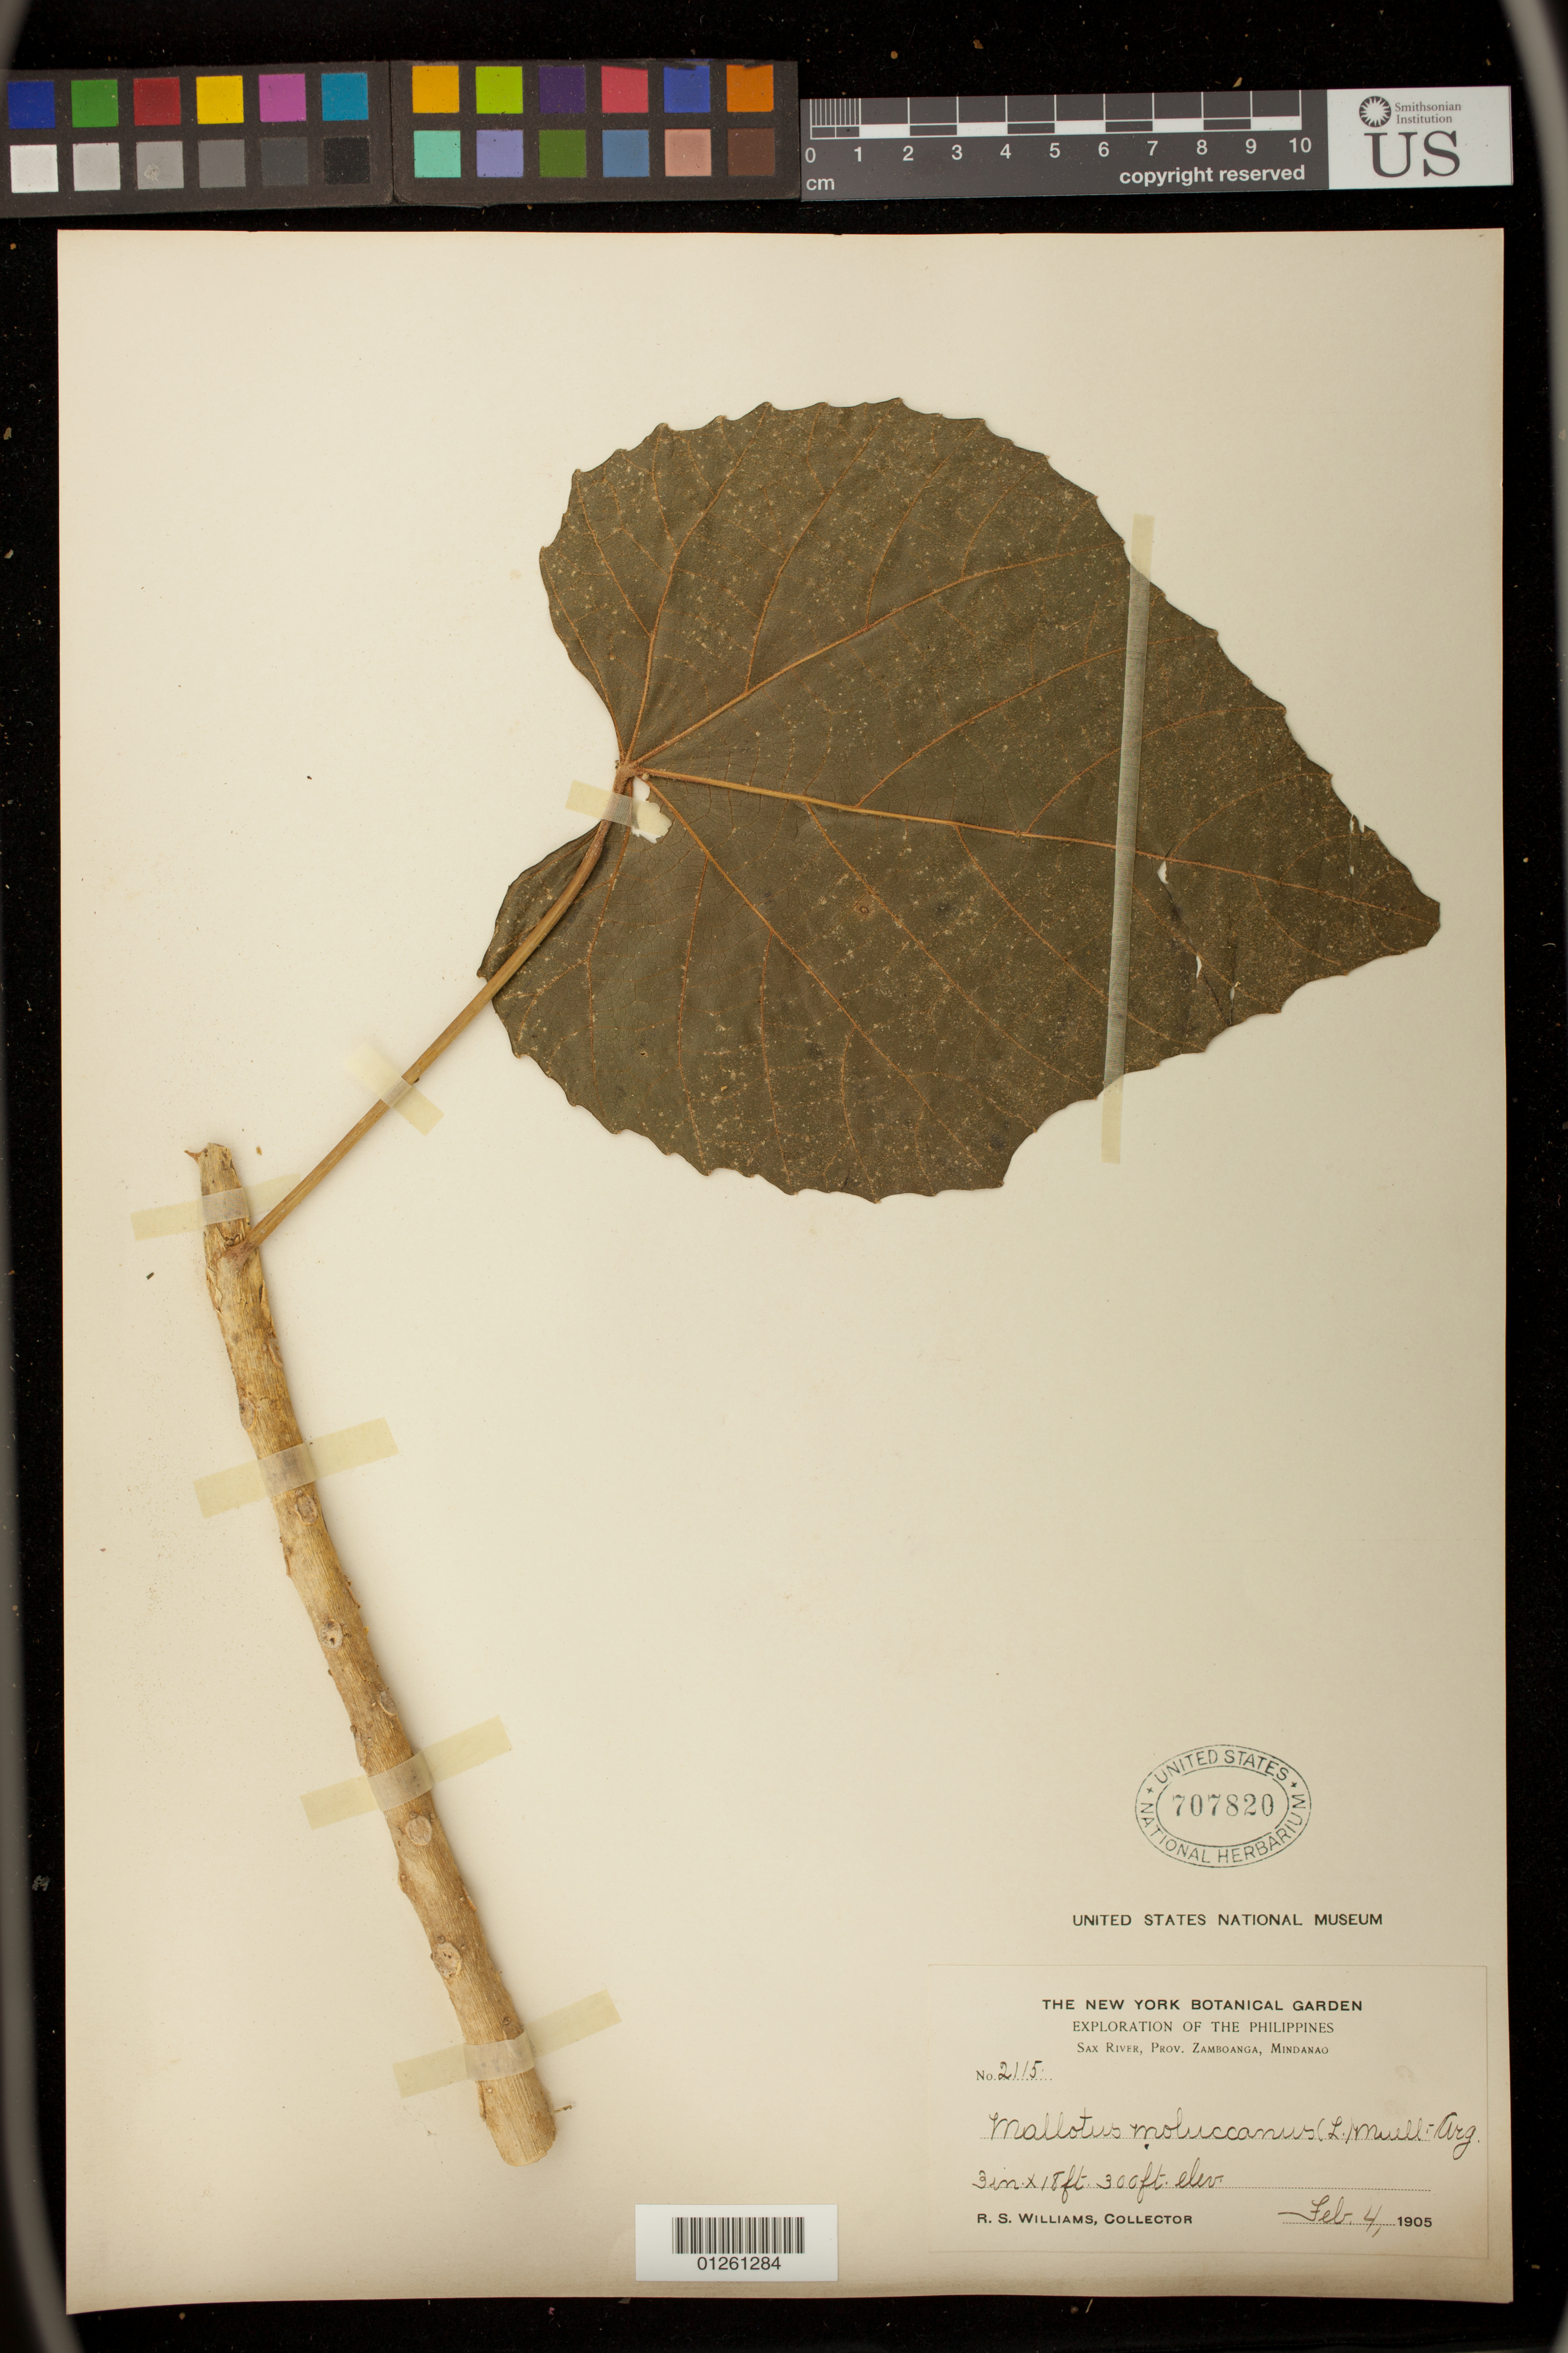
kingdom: Plantae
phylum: Tracheophyta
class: Magnoliopsida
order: Malpighiales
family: Euphorbiaceae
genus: Melanolepis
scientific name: Melanolepis multiglandulosa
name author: (Reinw. ex Blume) Rchb. f. & Zoll.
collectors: R. S. Williams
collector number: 2115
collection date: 1905-02-04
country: Philippines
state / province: Zamboanga Peninsula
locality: Sax River, Prov. Zamboanga, Mindanao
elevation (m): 91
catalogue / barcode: US 707820